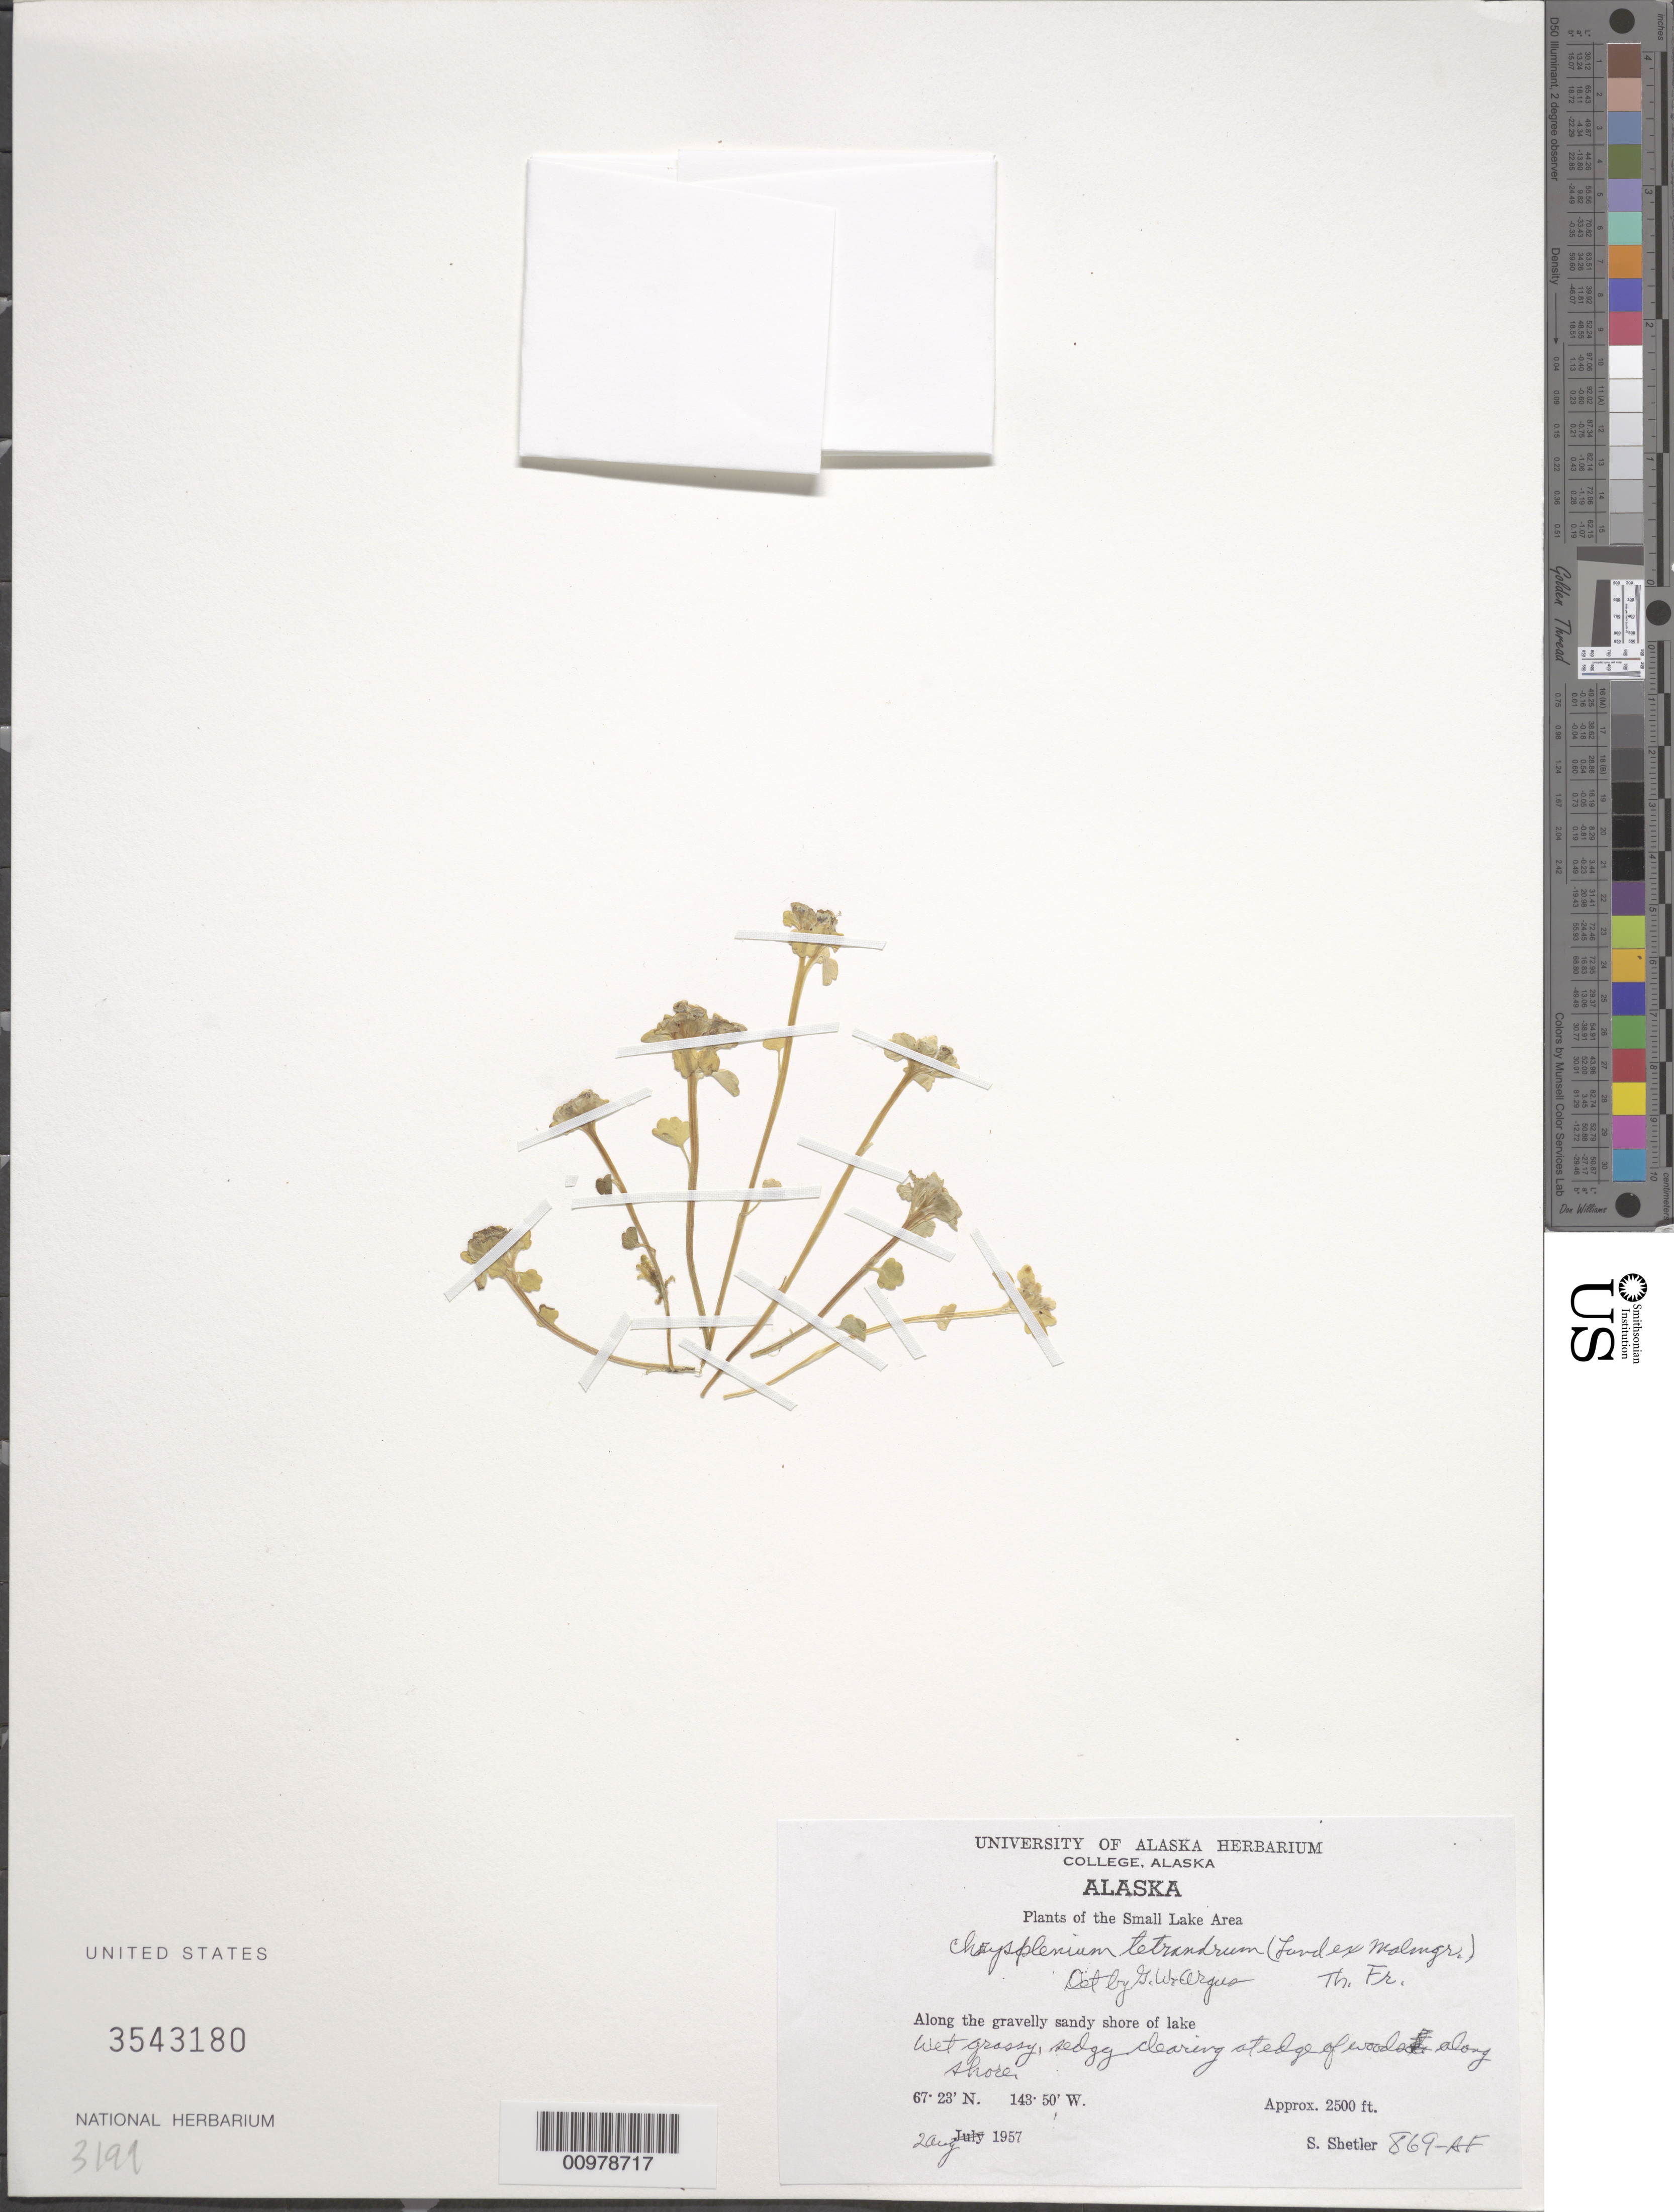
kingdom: Plantae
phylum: Tracheophyta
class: Magnoliopsida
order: Saxifragales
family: Saxifragaceae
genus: Chrysosplenium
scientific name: Chrysosplenium tetrandrum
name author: (N. Lund) Th. Fr.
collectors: S. Shetler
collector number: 869-AF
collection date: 1957-08-02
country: United States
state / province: Alaska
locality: The Small Lake Area, Along the gravelly sandy shore of lake.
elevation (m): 762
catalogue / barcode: US 3543180